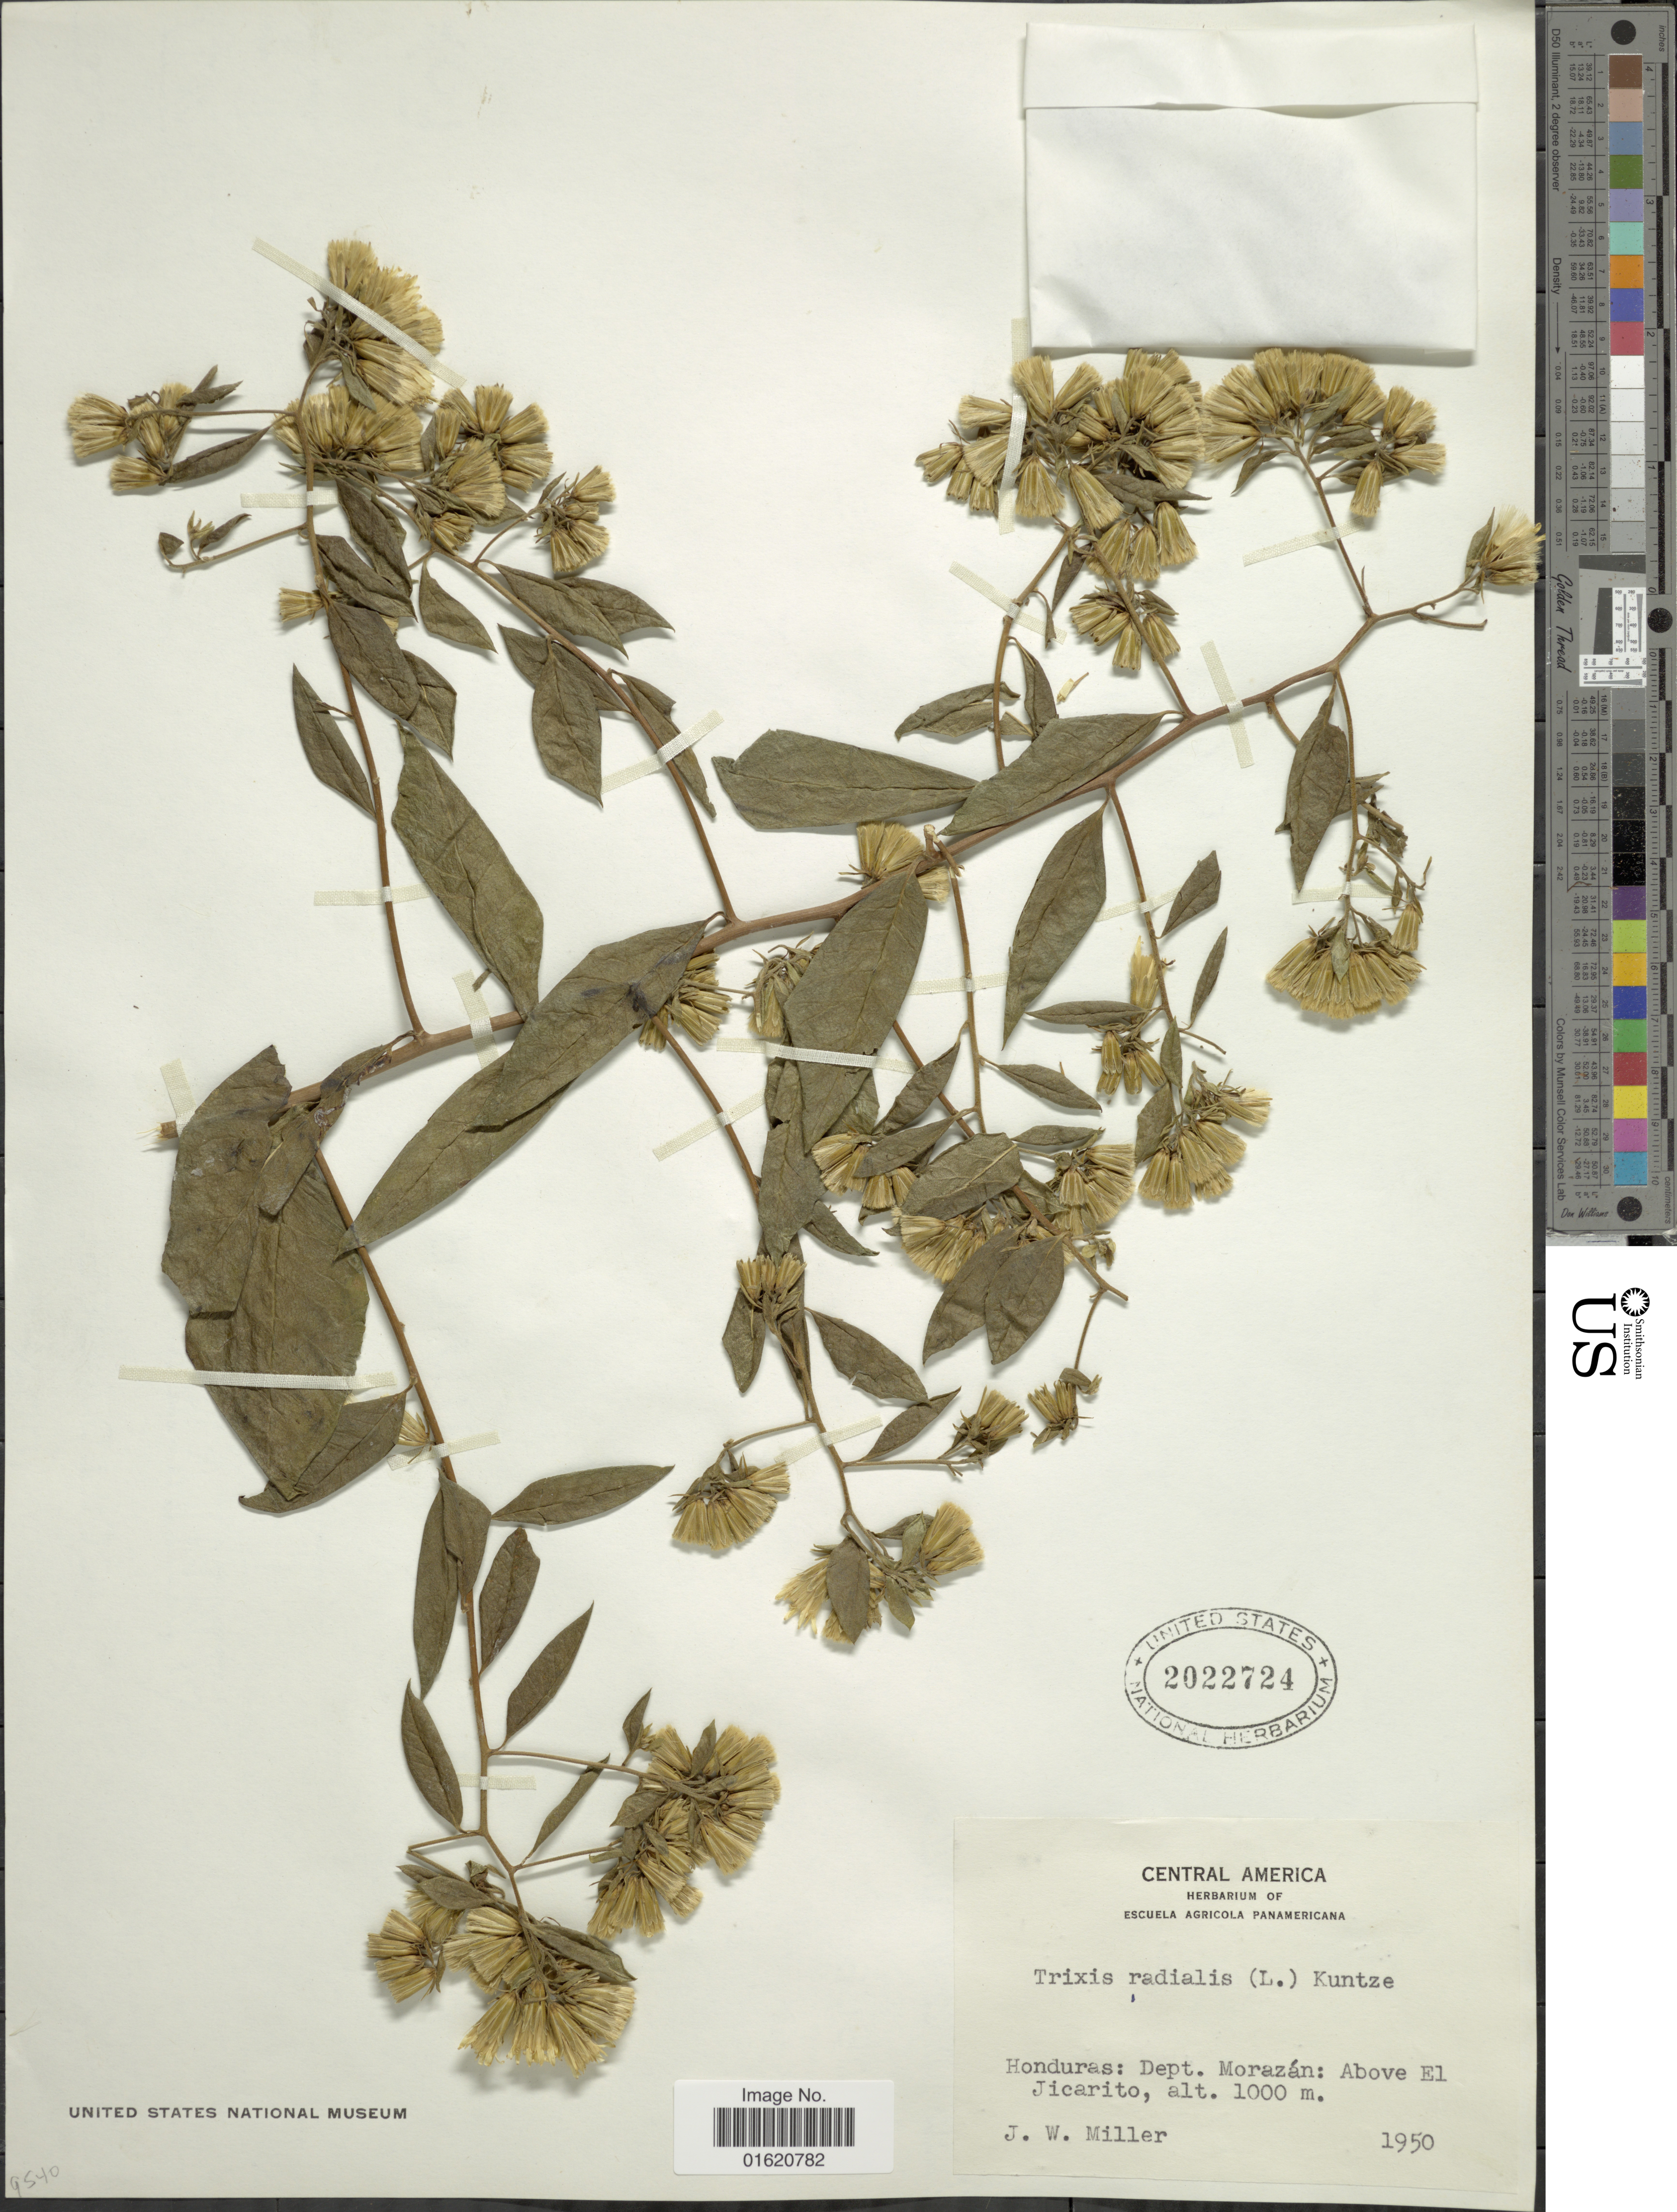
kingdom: Plantae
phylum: Tracheophyta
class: Magnoliopsida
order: Asterales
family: Asteraceae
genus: Trixis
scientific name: Trixis inula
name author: Crantz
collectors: J. W. Miller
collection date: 1950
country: Honduras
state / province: Fco. Morazán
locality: Dept. Morazán: Above El Jicarito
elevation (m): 1000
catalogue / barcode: US 2022724